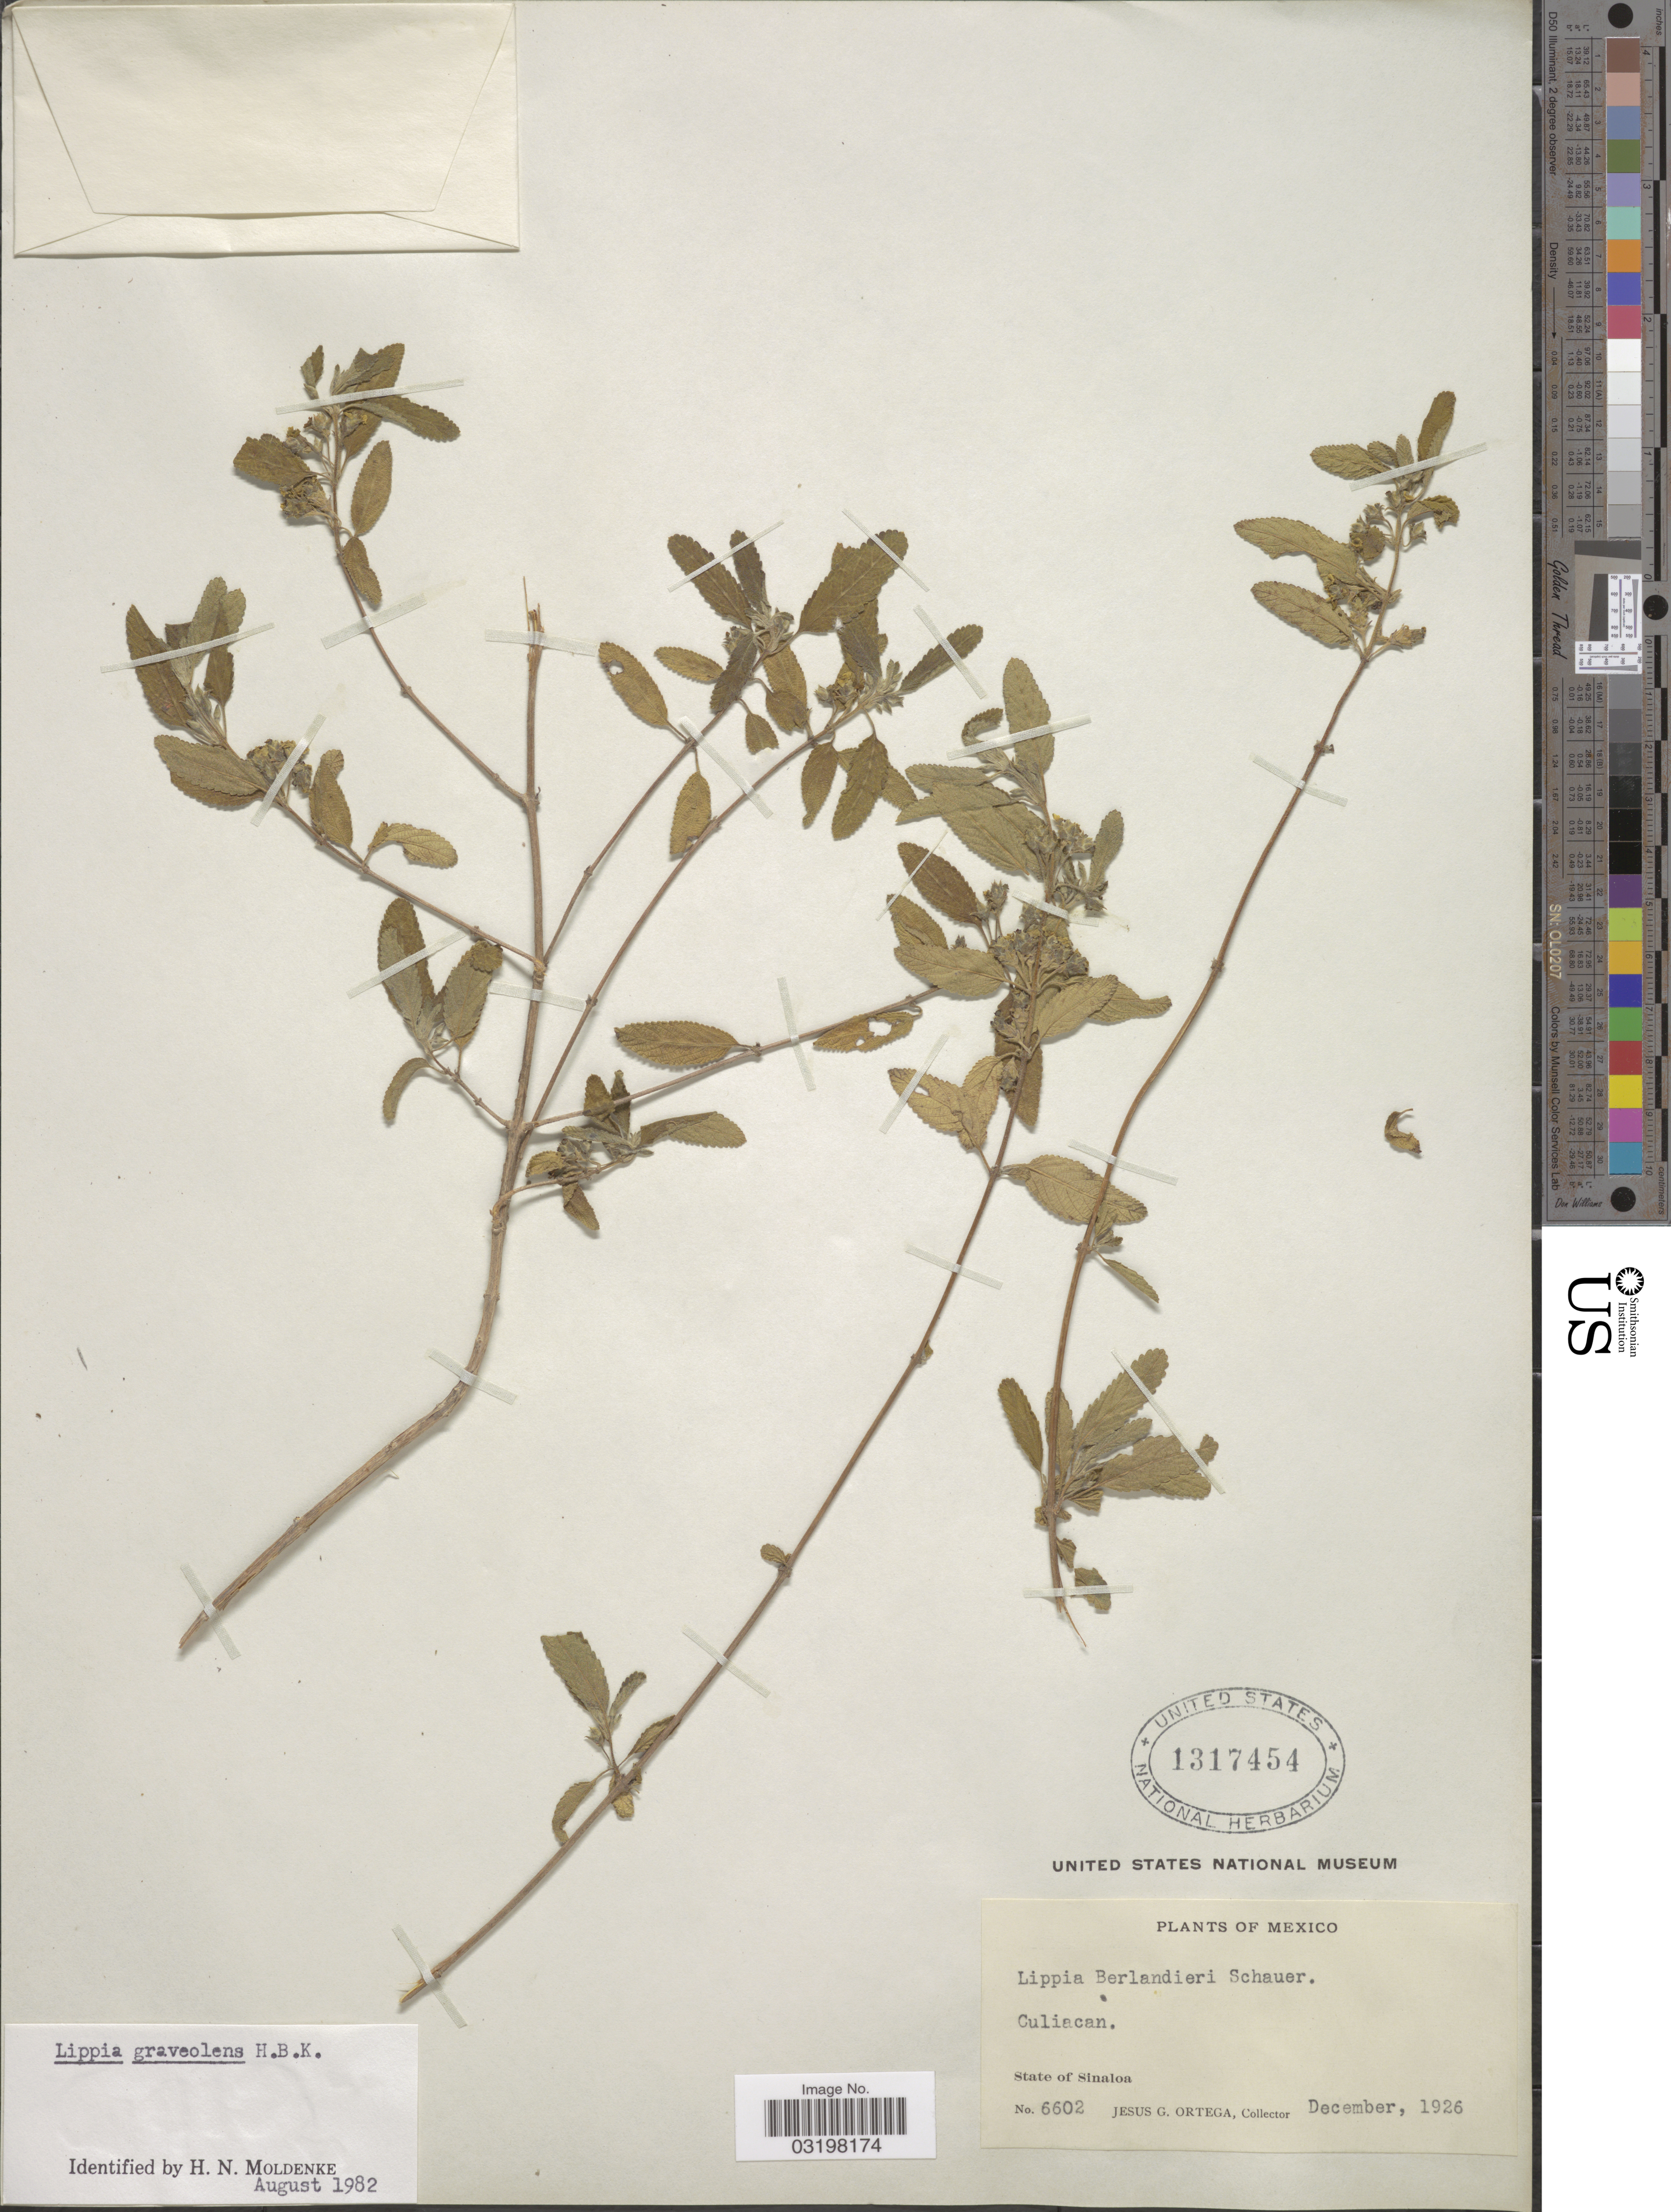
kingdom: Plantae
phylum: Tracheophyta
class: Magnoliopsida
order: Lamiales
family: Verbenaceae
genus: Lippia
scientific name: Lippia graveolens f. graveolens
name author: Kunth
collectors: J. Ortega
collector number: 6602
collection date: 1926-12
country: Mexico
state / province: Sinaloa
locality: Culiacan.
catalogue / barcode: US 1317454